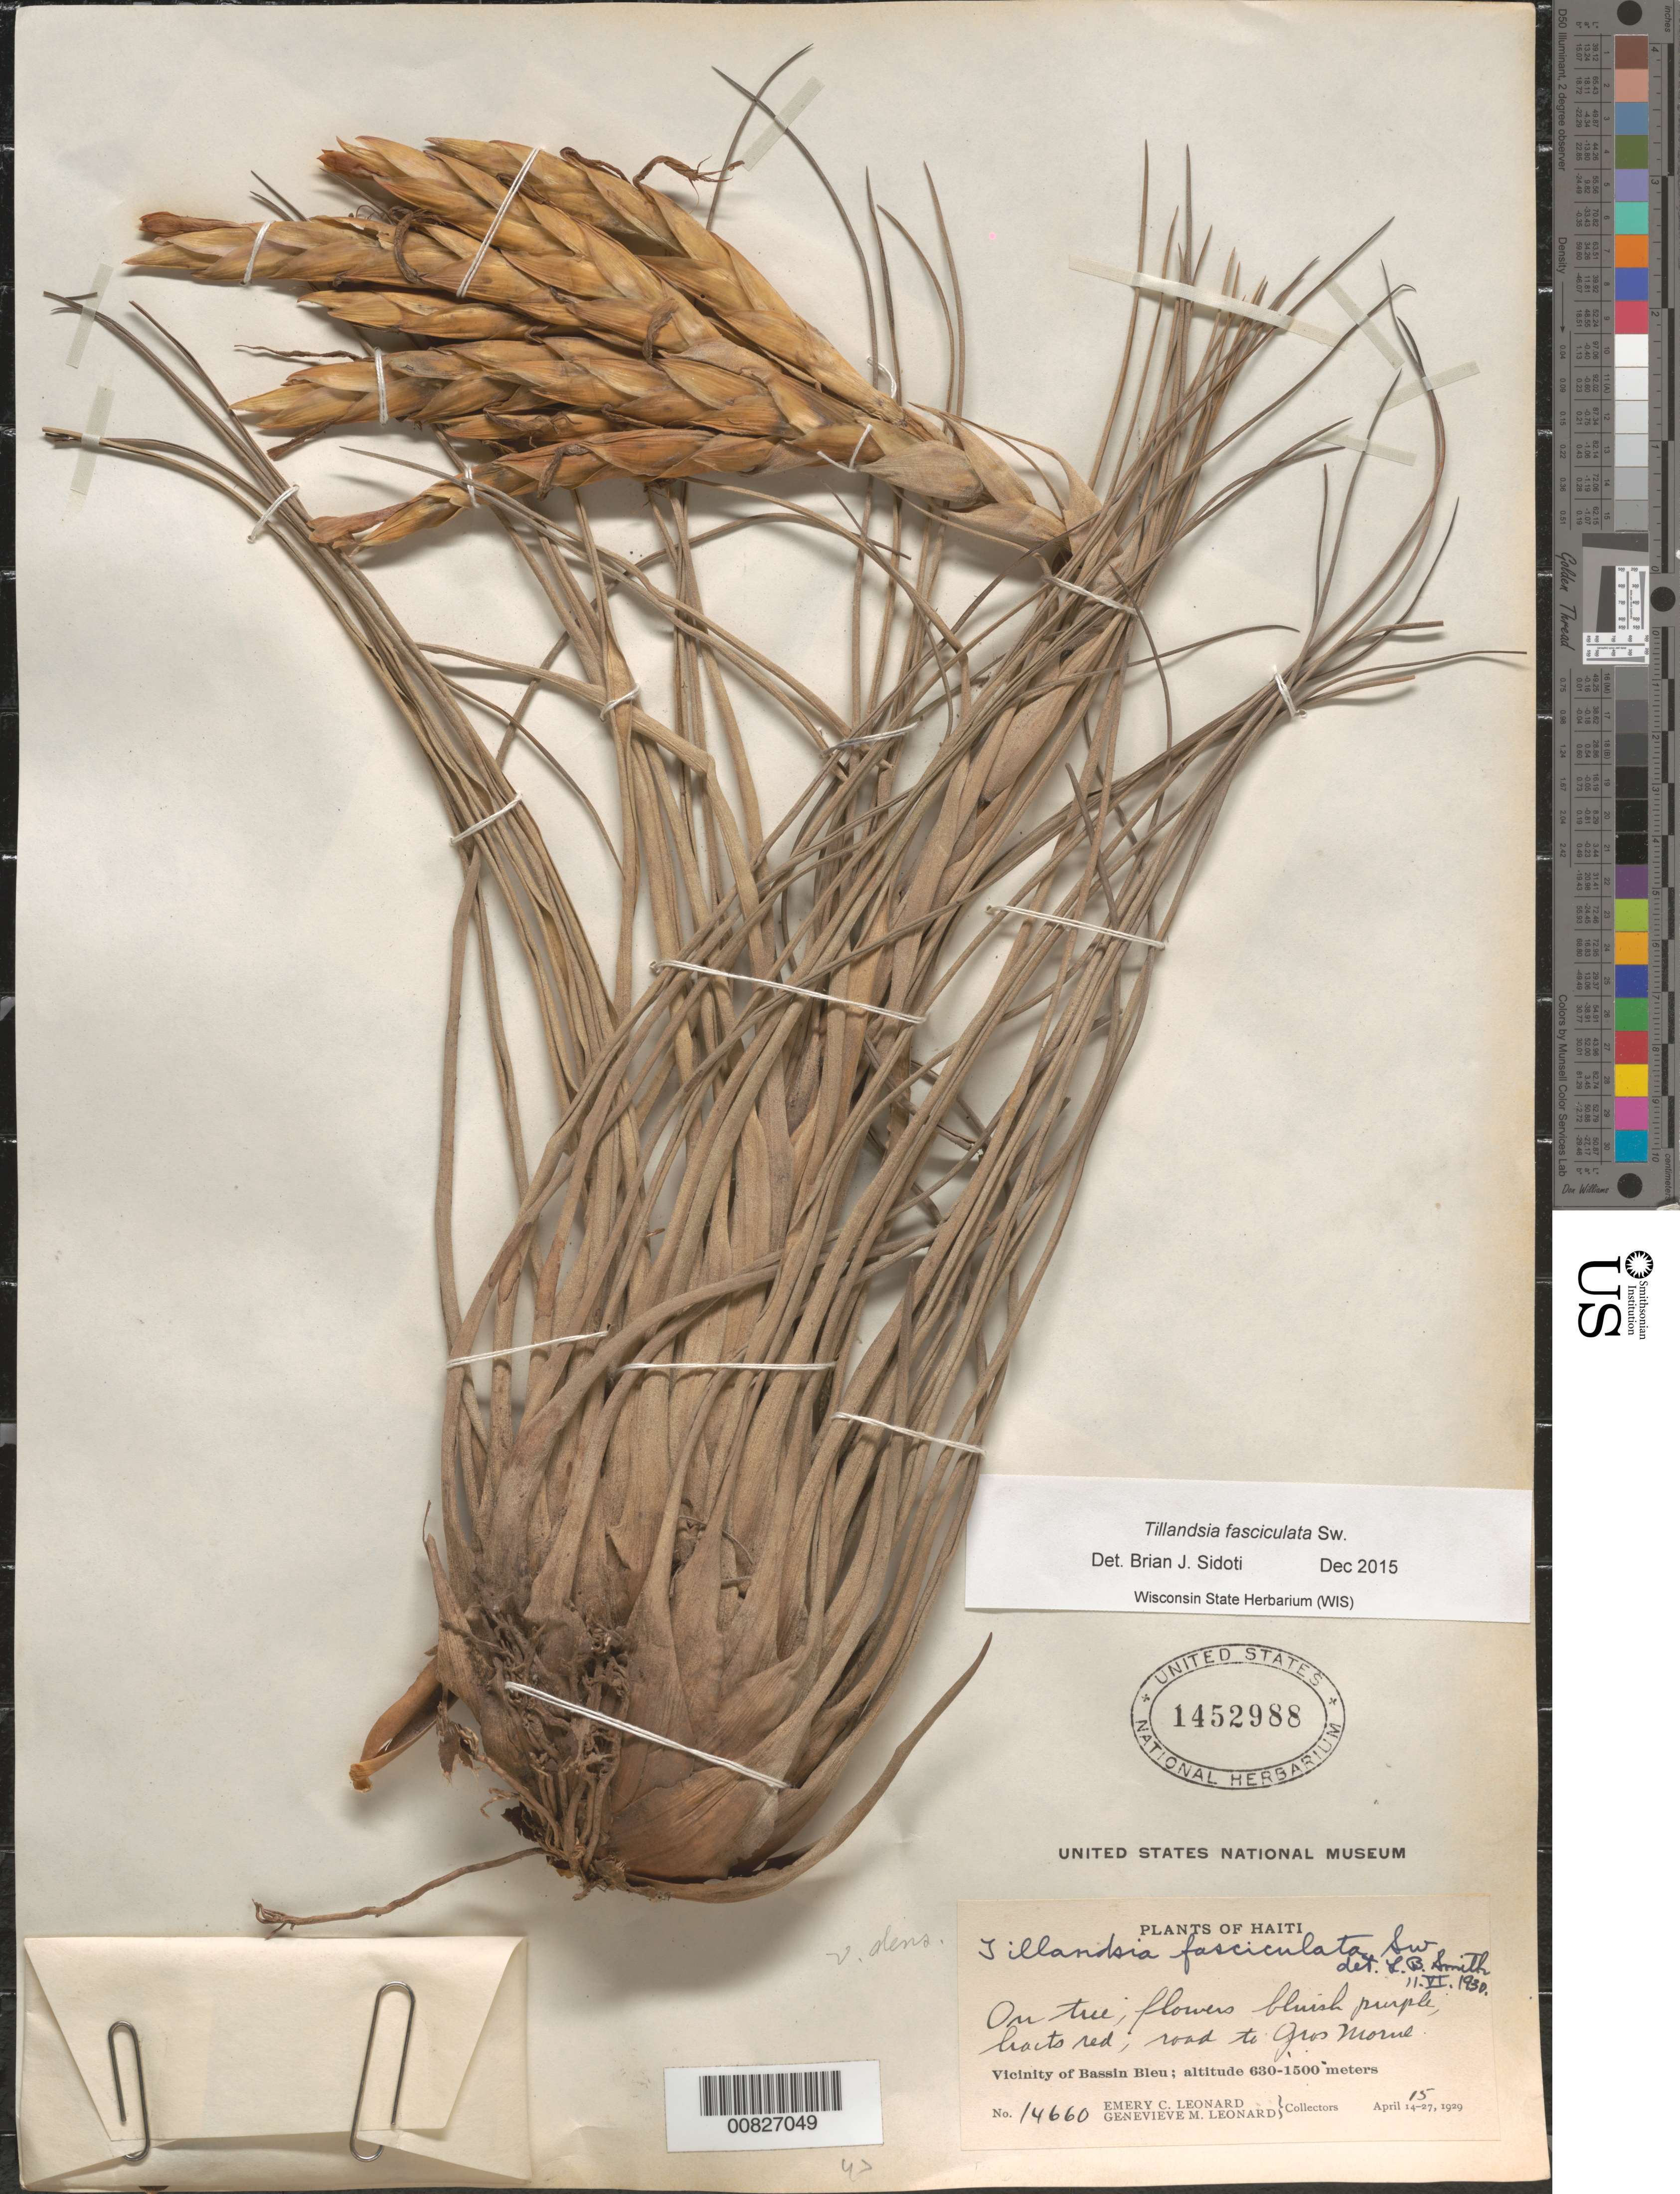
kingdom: Plantae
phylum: Tracheophyta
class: Liliopsida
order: Poales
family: Bromeliaceae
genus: Tillandsia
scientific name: Tillandsia fasciculata var. densispica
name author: Mez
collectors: E. C. Leonard & G. M. Leonard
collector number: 14660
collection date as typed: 15 Apr 1929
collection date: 1929-04-15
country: Haiti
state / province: Nord-Ouest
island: Hispaniola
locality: Vicinity of Bassin Bleu. Road to Gros Morne.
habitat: On tree.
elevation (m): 630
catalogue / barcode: US 1452988